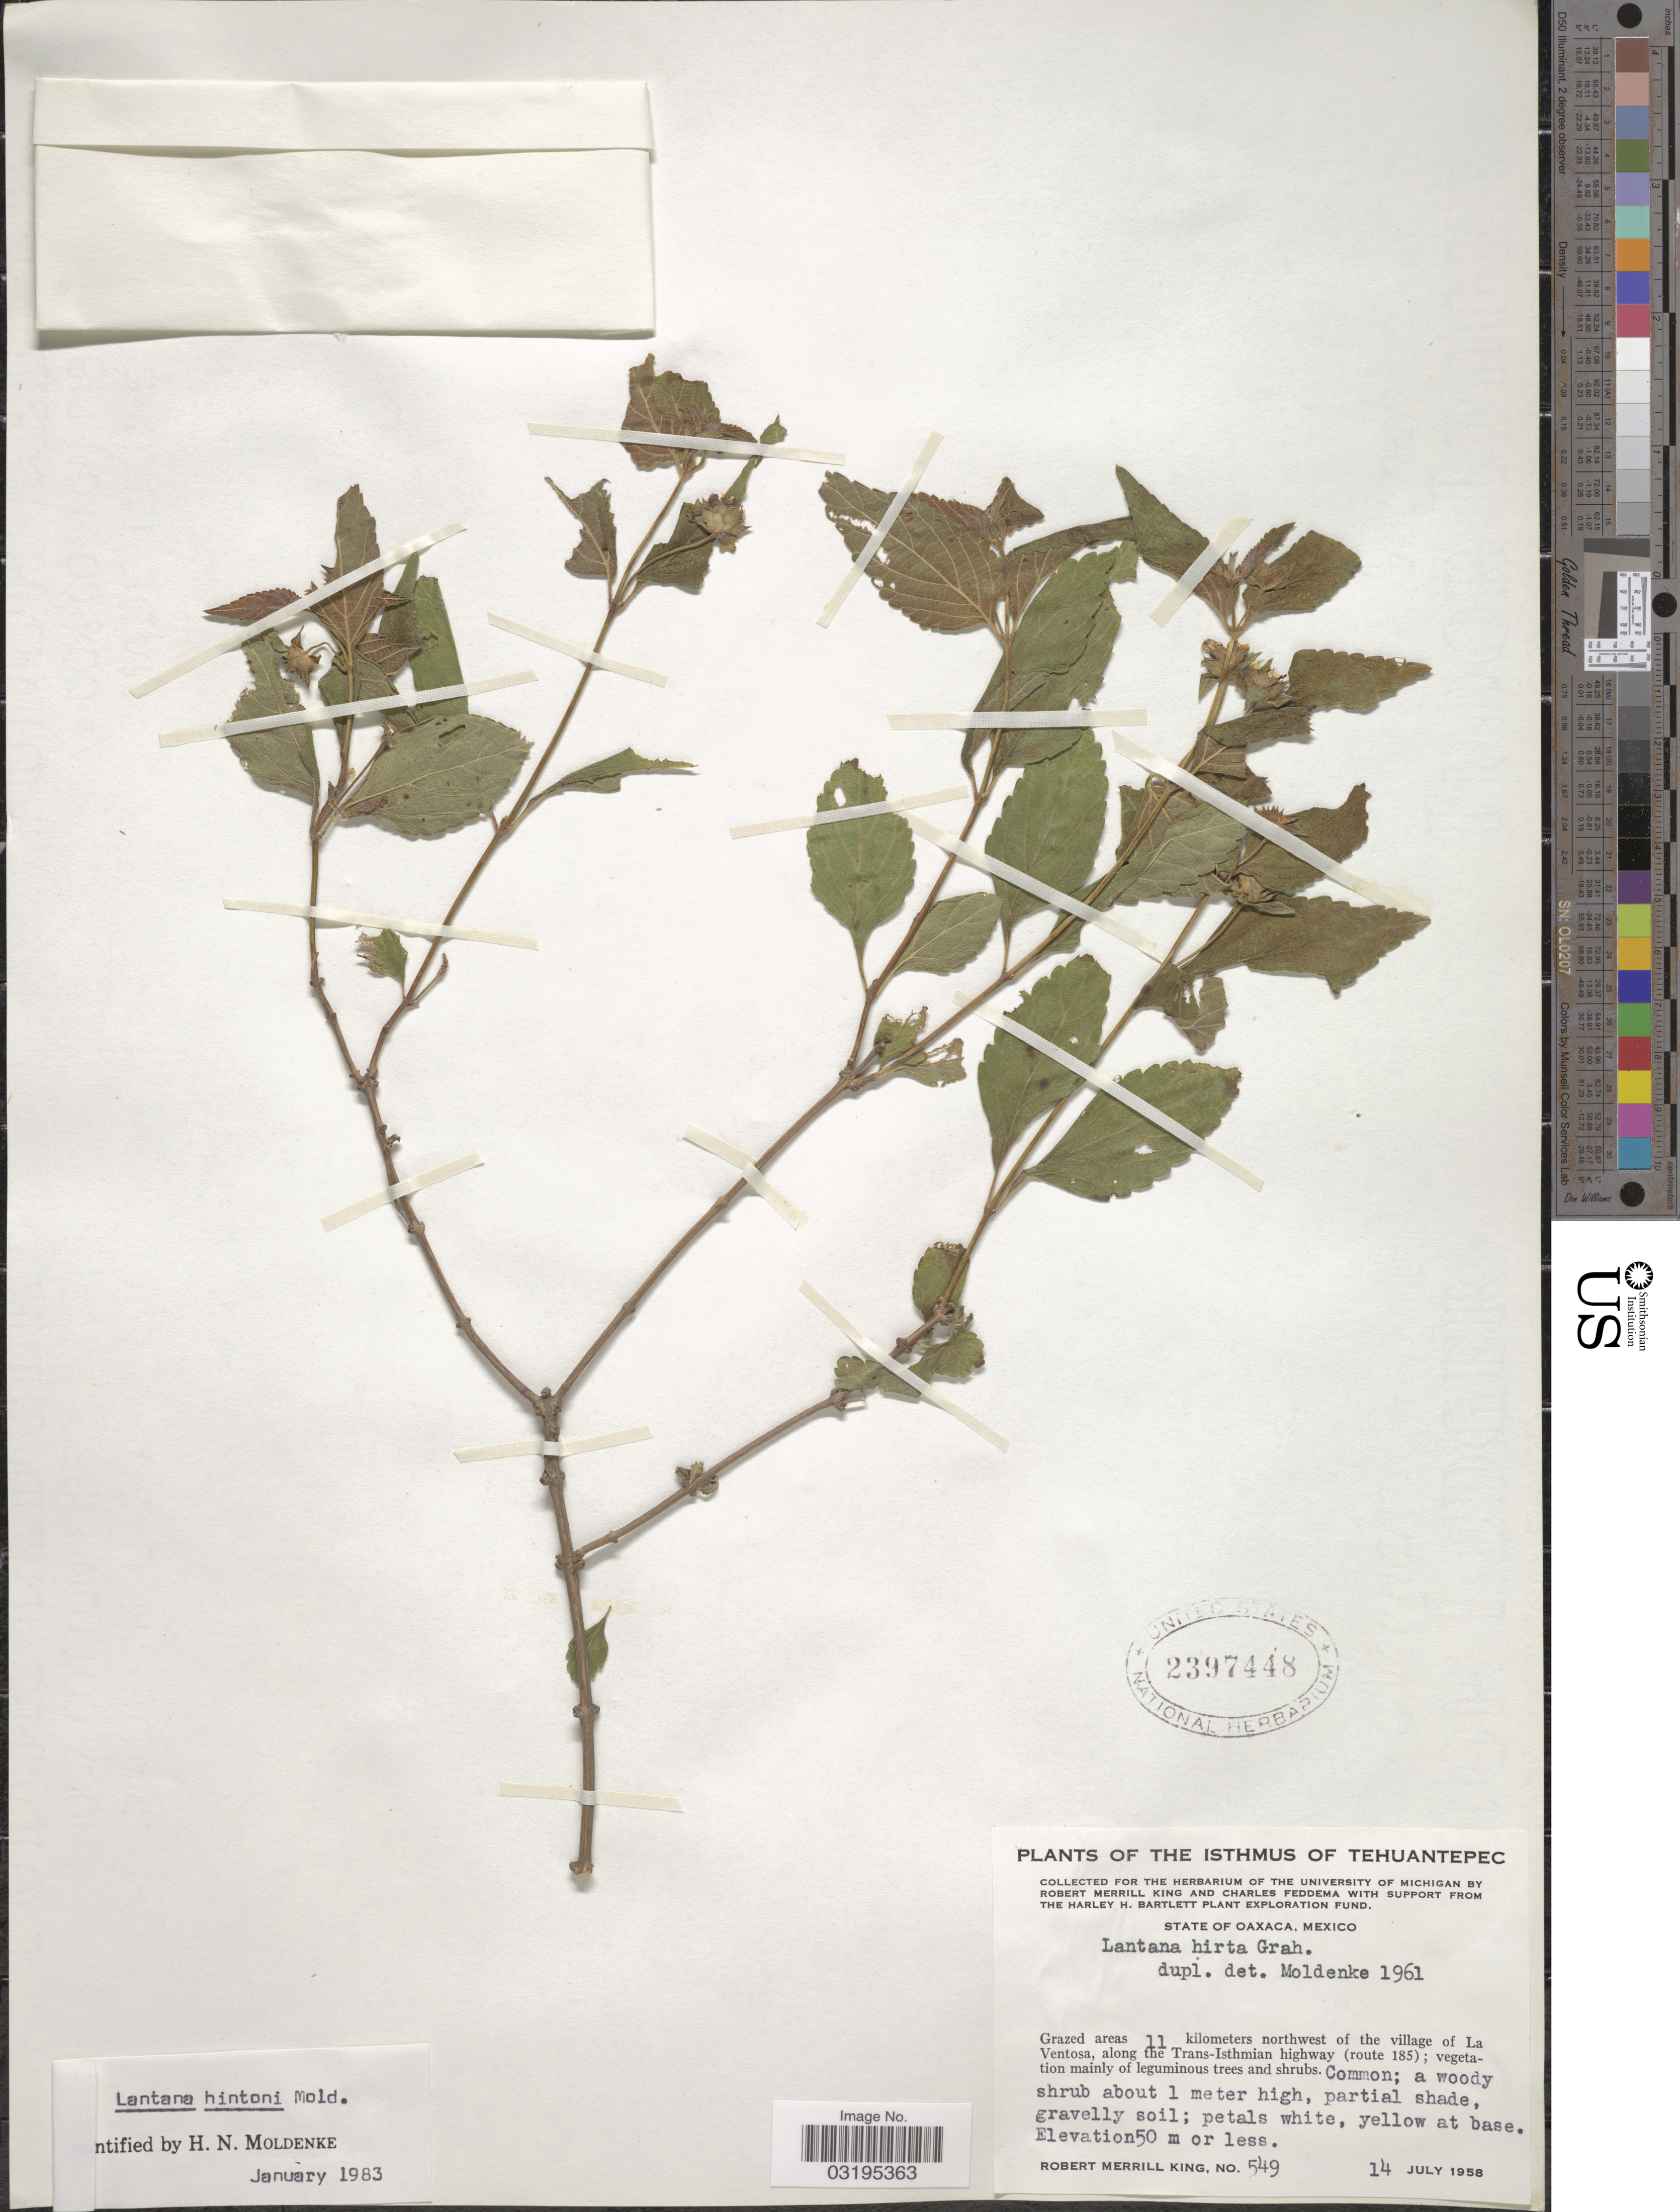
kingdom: Plantae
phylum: Tracheophyta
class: Magnoliopsida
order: Lamiales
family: Verbenaceae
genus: Lantana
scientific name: Lantana hintonii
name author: Moldenke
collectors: R. M. King & C. Feddema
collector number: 549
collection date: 1958-07-14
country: Mexico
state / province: Oaxaca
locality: Isthmus of Tehuantepec. 11 kilometers northwest of the village of La Ventosa, along the Trans-Isthmian highway (route 185).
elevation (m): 50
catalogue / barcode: US 2397448